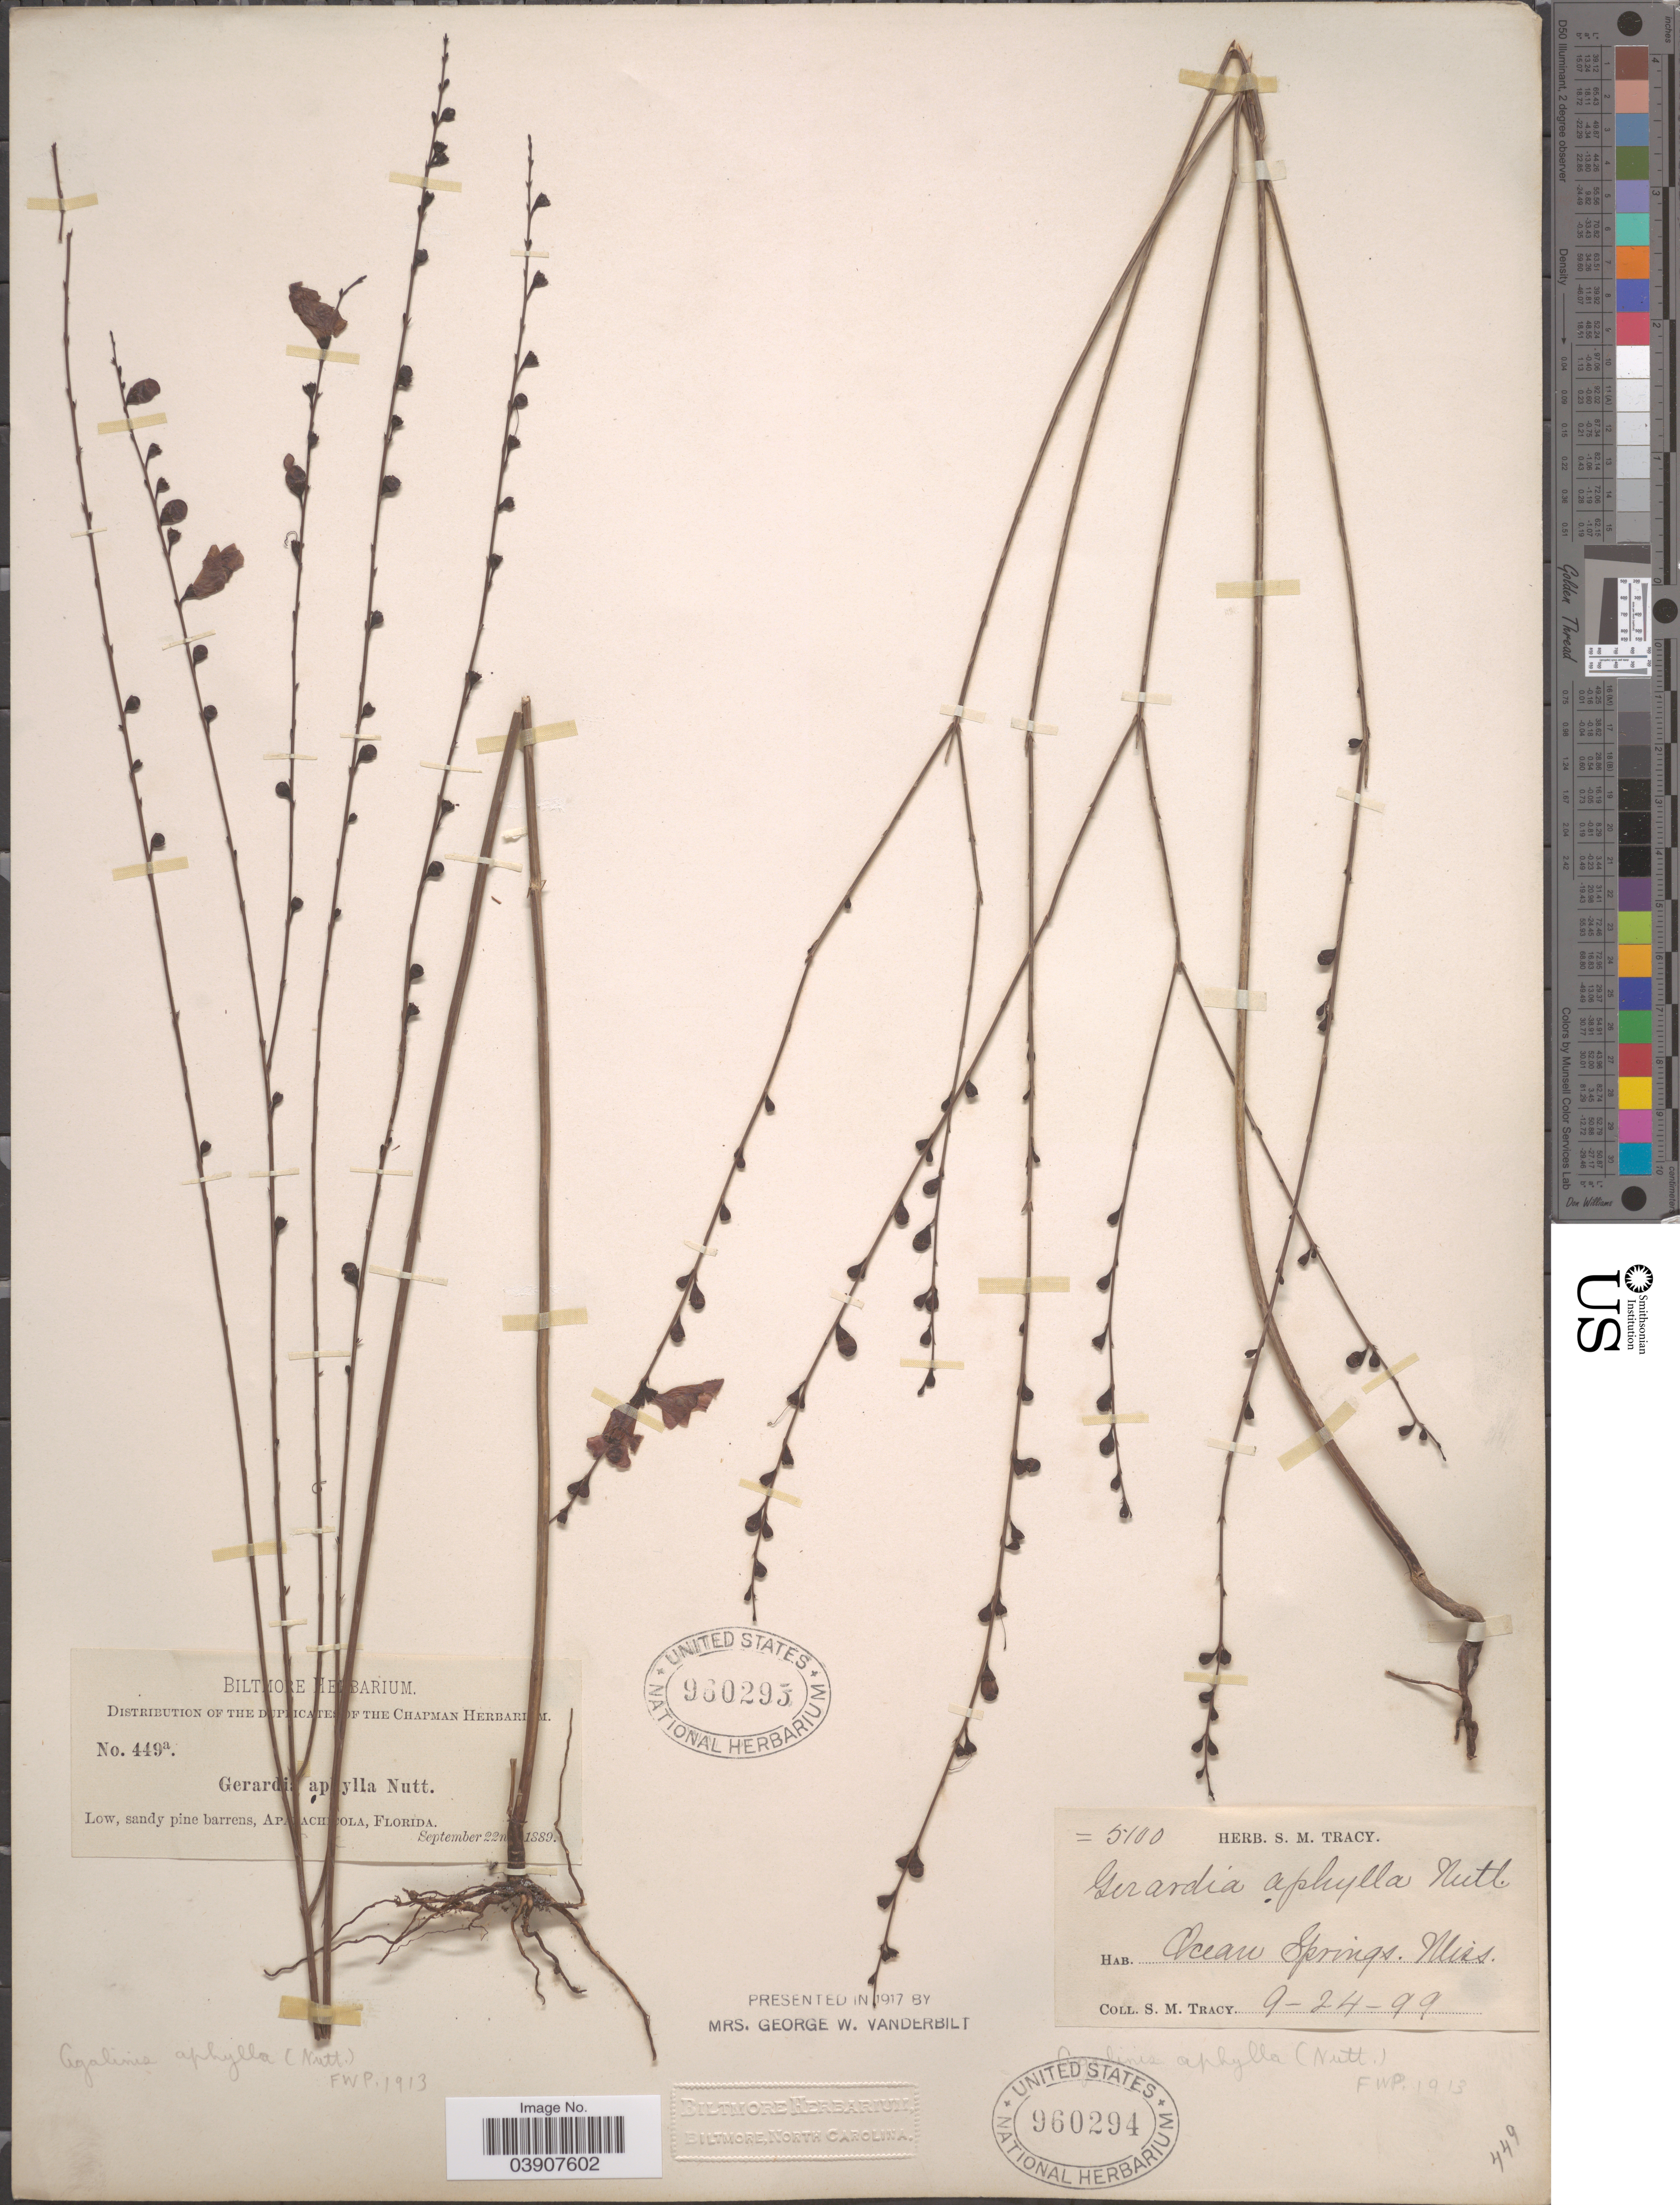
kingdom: Plantae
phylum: Tracheophyta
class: Magnoliopsida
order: Lamiales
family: Orobanchaceae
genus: Agalinis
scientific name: Agalinis aphylla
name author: (Nutt.) Raf.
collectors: S. M. Tracy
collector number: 5100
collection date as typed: Transcribed d/m/y: 24/9/99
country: United States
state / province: Mississippi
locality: Ocean Springs.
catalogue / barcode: US 960294